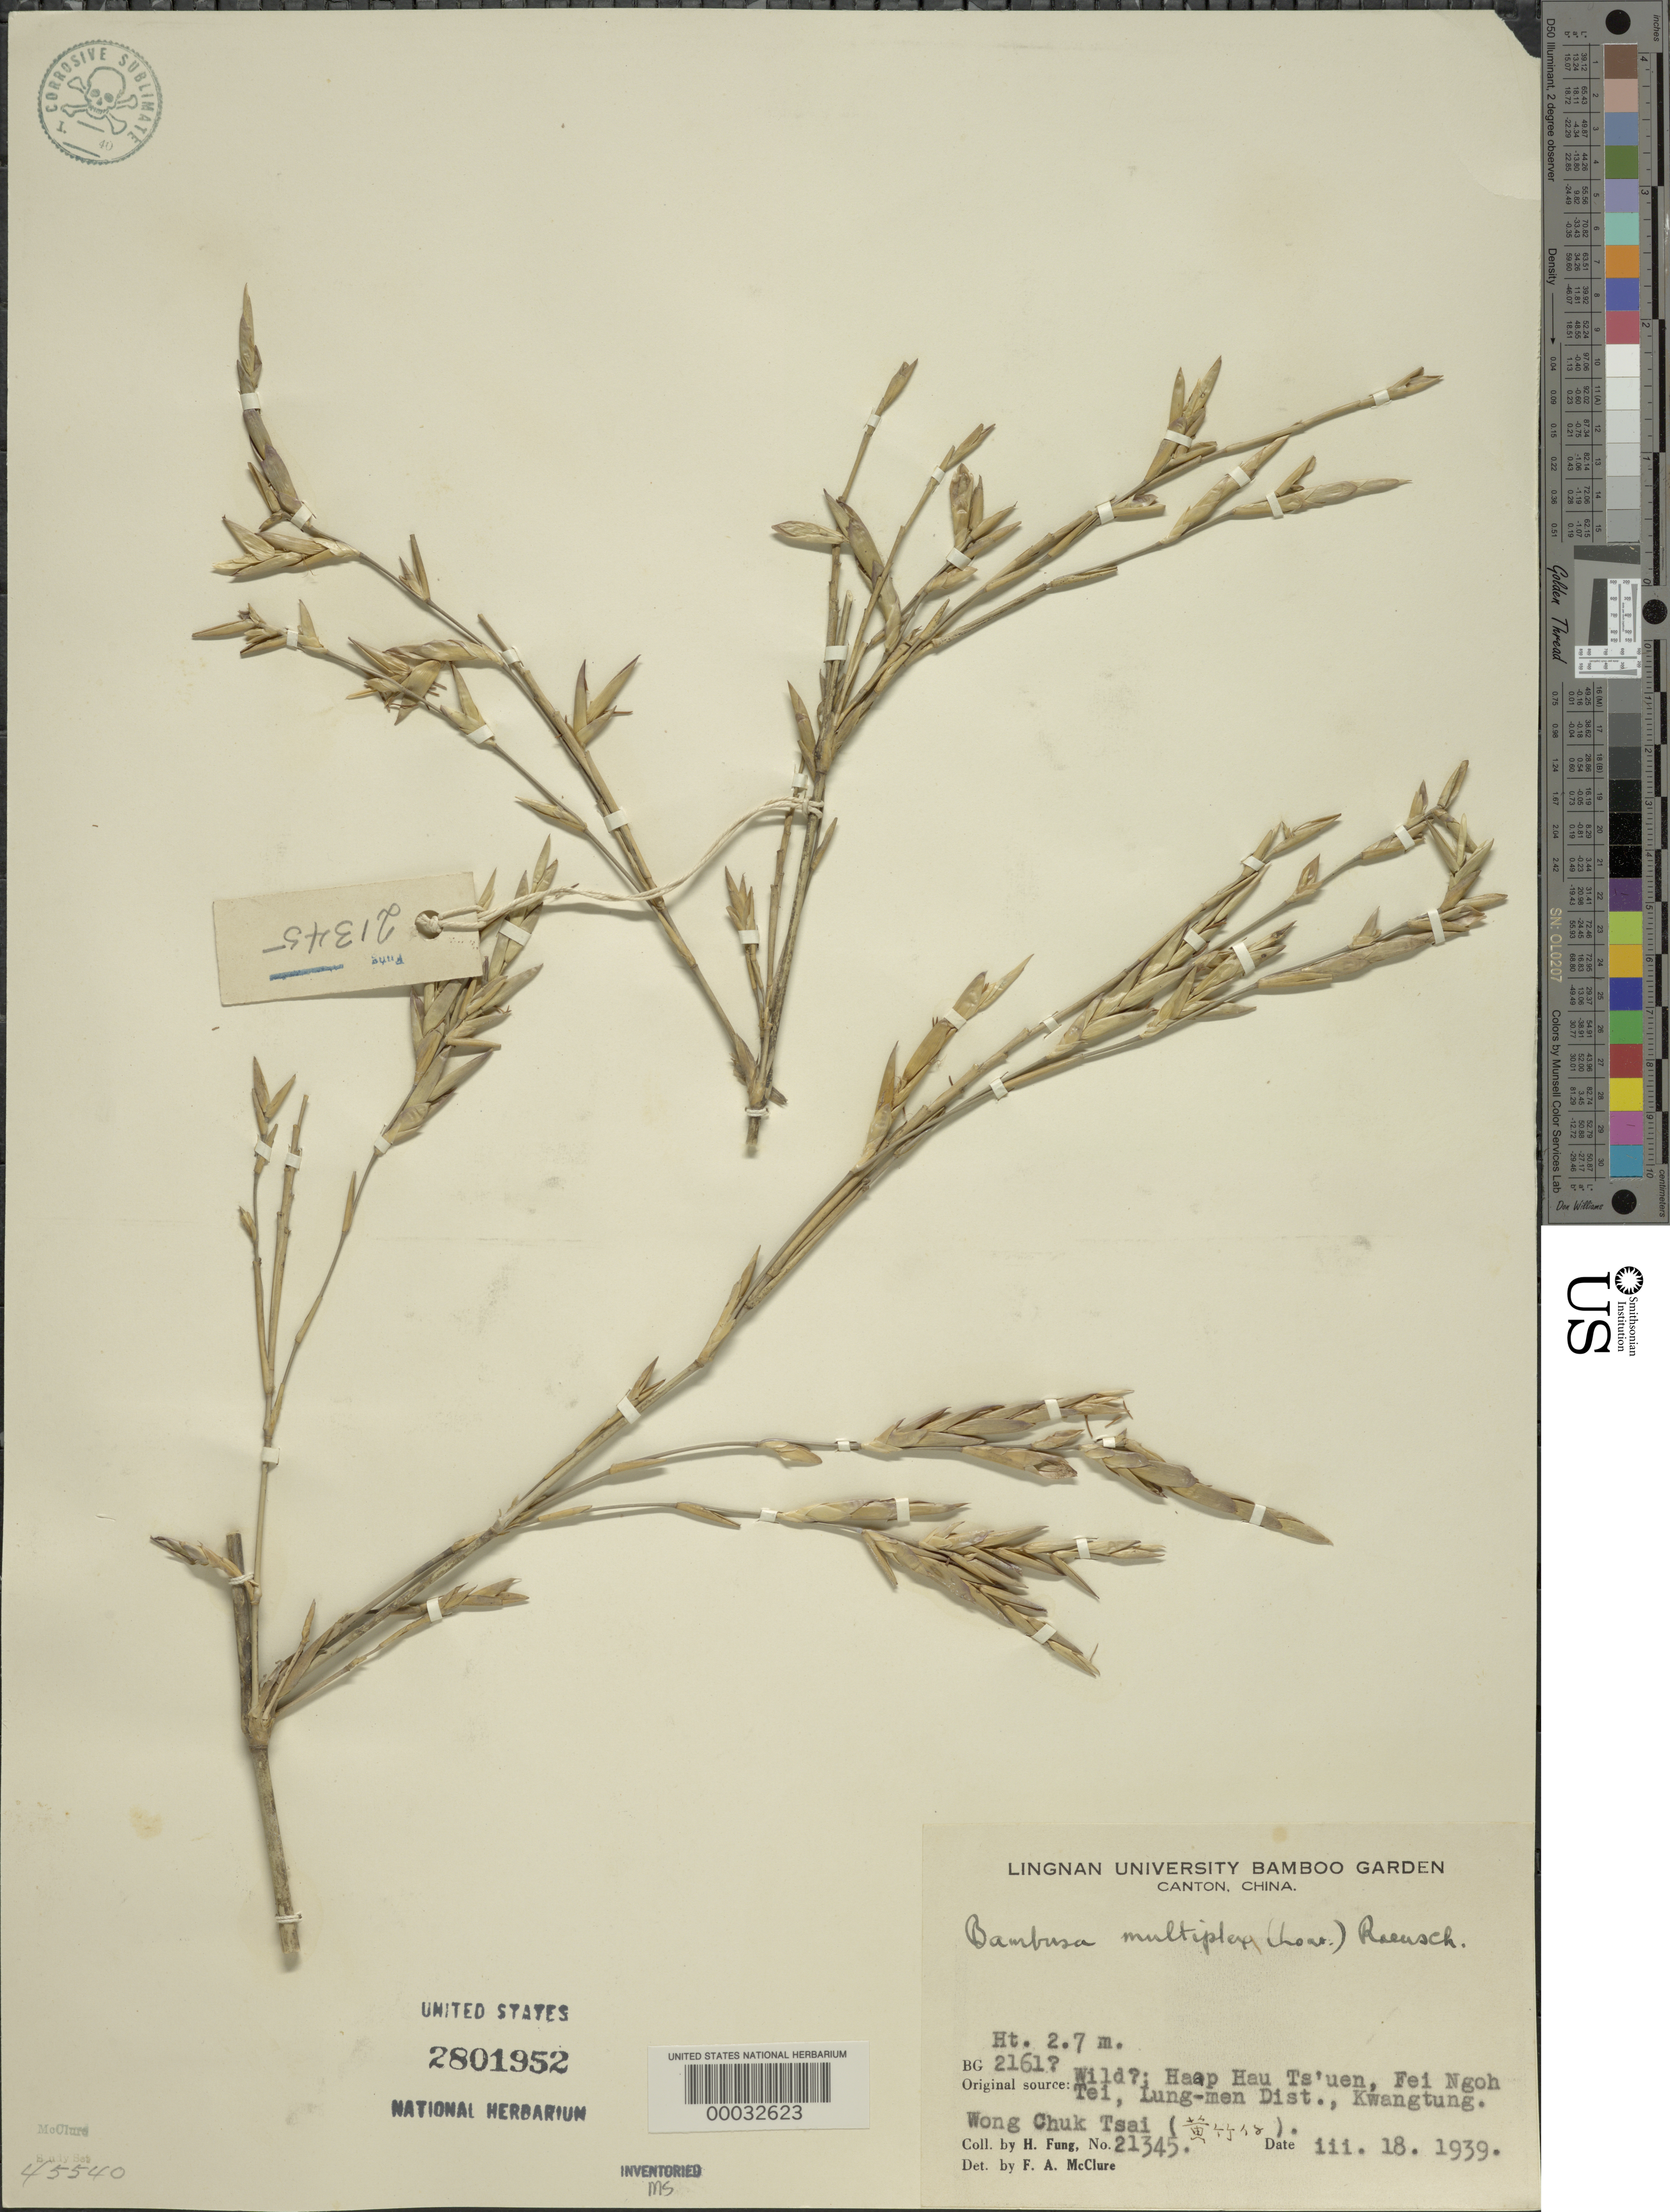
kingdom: Plantae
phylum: Tracheophyta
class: Liliopsida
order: Poales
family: Poaceae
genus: Bambusa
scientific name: Bambusa multiplex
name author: (Lour.) Raeusch. ex Schult. & Schult. f.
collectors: H. L. Fung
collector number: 21345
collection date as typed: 18 Mar 1939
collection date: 1939-03-18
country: China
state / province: Guangdong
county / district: Lung-men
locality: Haap Hau Ts'uen, Frei Ngoh Tei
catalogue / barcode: US 2801952